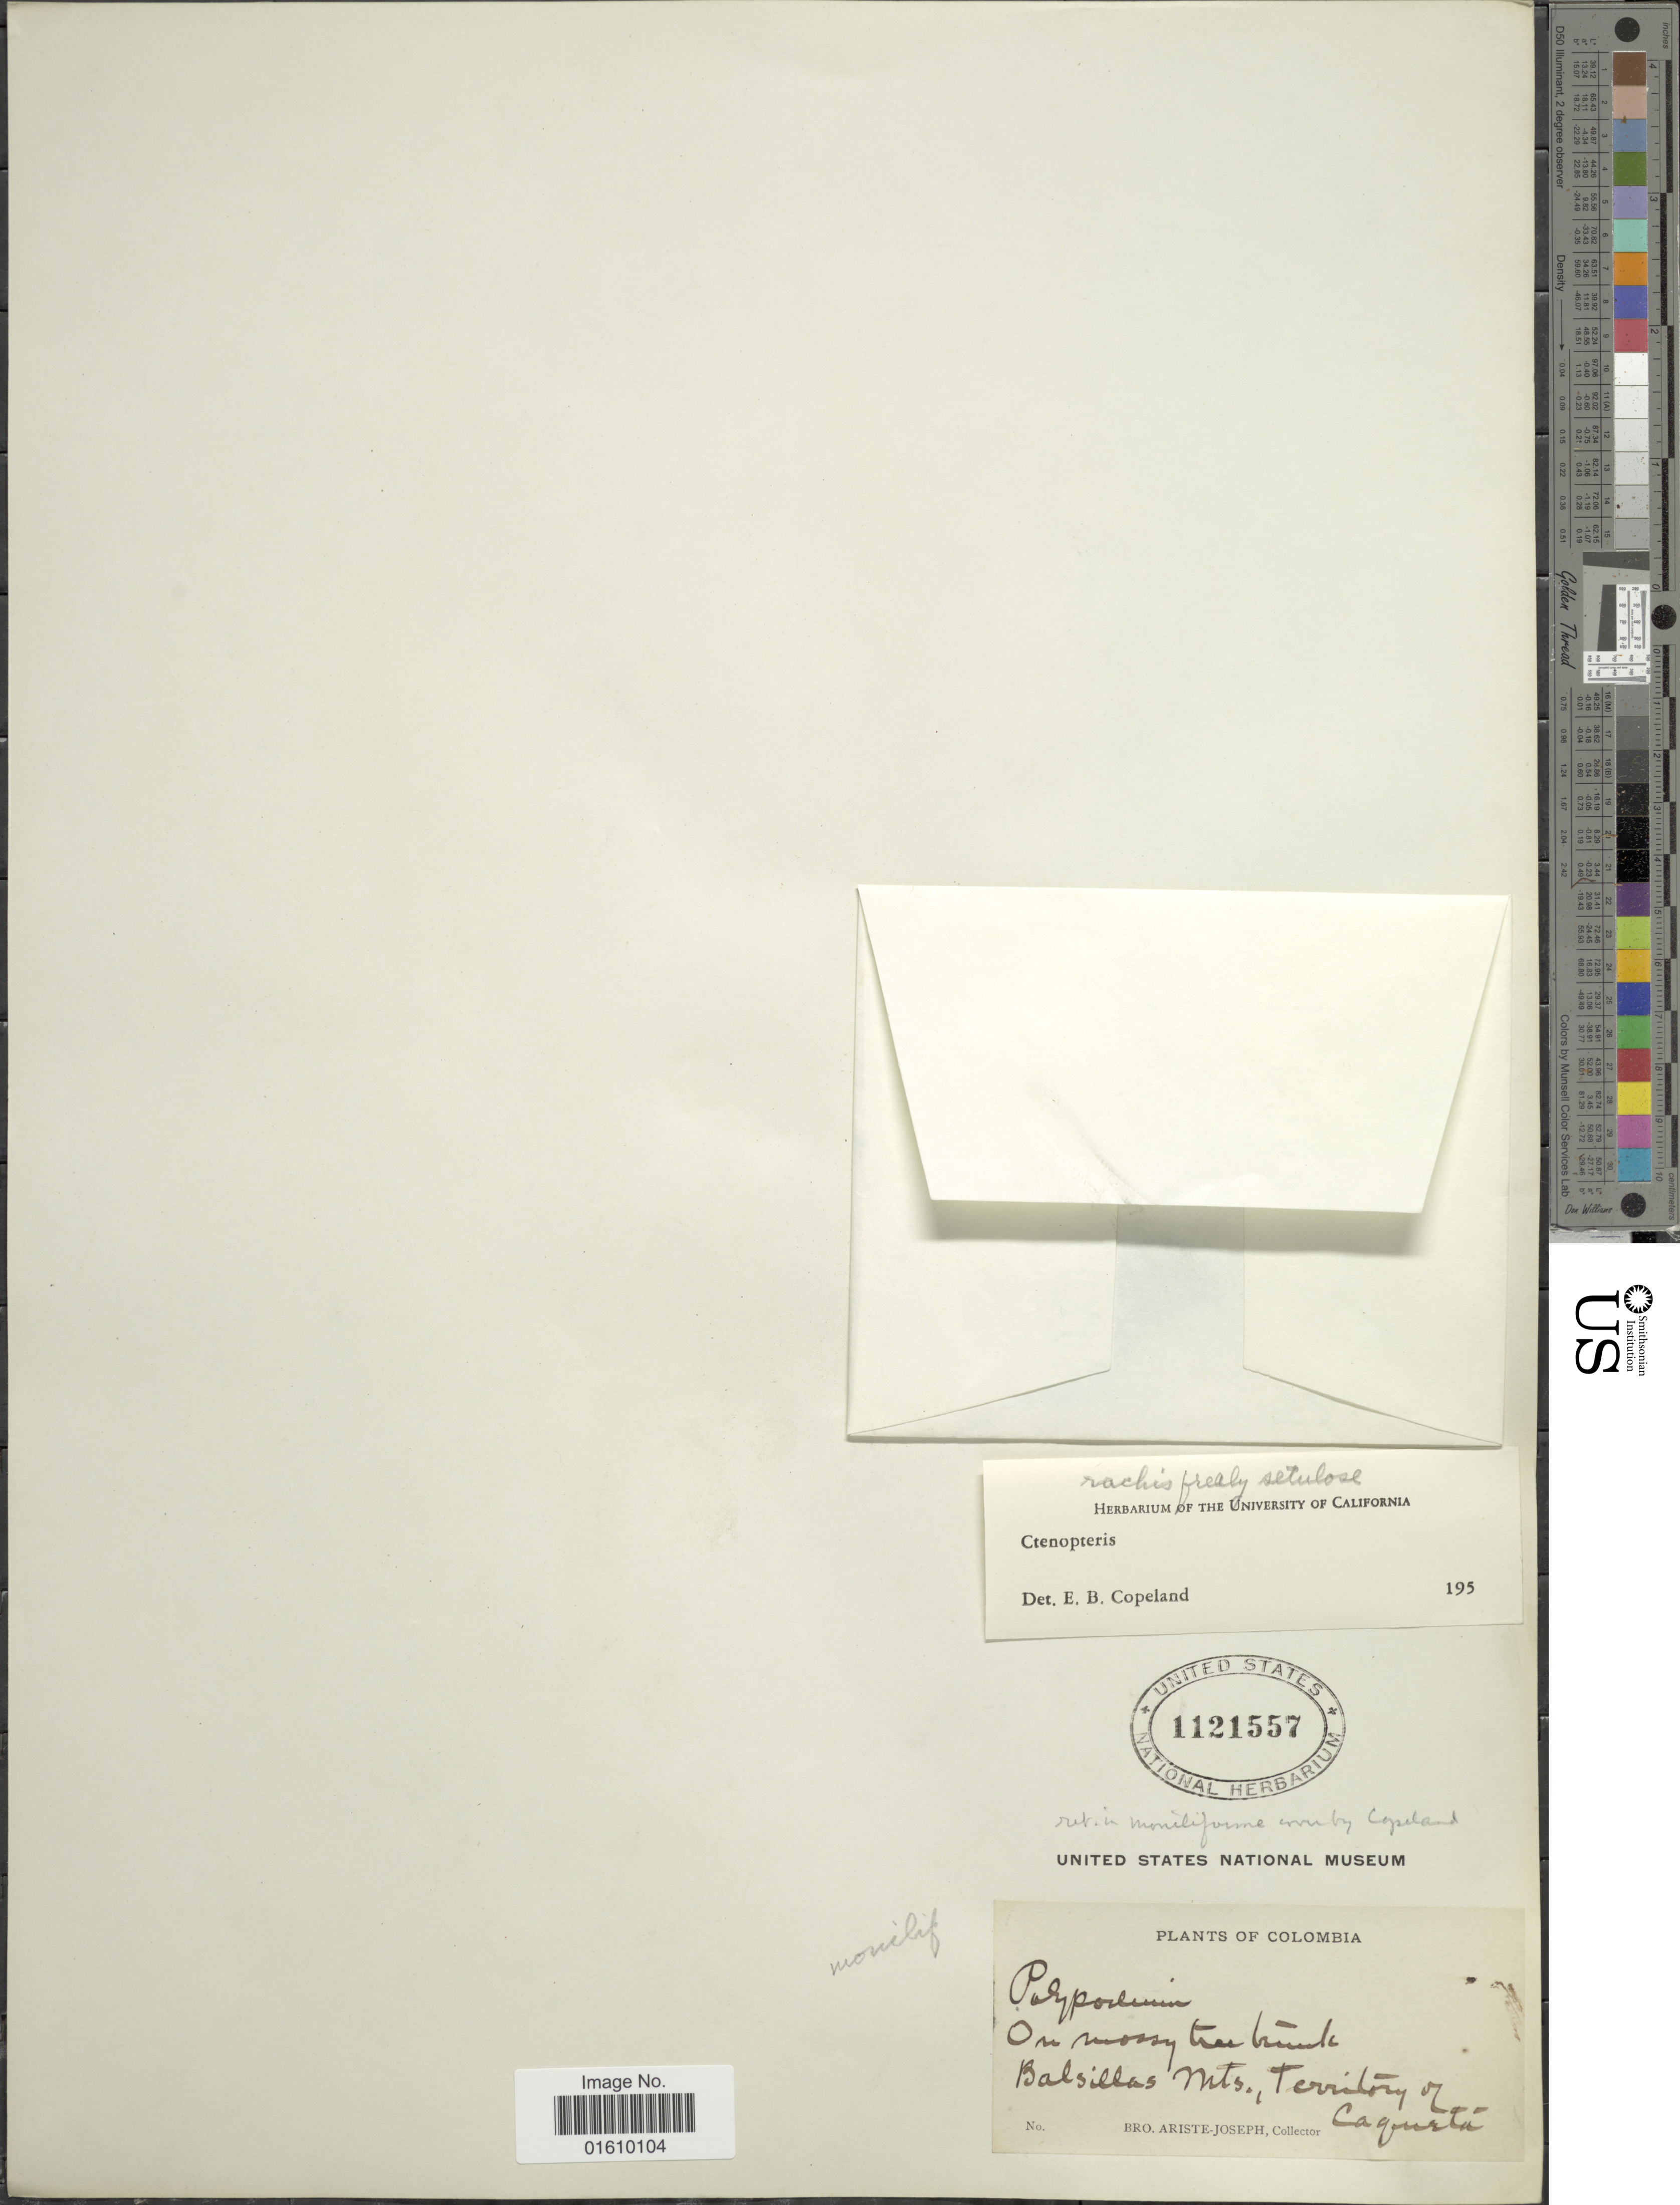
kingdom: Plantae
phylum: Tracheophyta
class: Polypodiopsida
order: Polypodiales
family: Polypodiaceae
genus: Melpomene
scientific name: Melpomene moniliformis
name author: (Lag. ex Sw.) A.R. Sm. & R.C. Moran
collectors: Bro. Ariste-Joseph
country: Colombia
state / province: Caquetá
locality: Balsillas Mts., Territory of Caquetá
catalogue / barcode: US 1121557